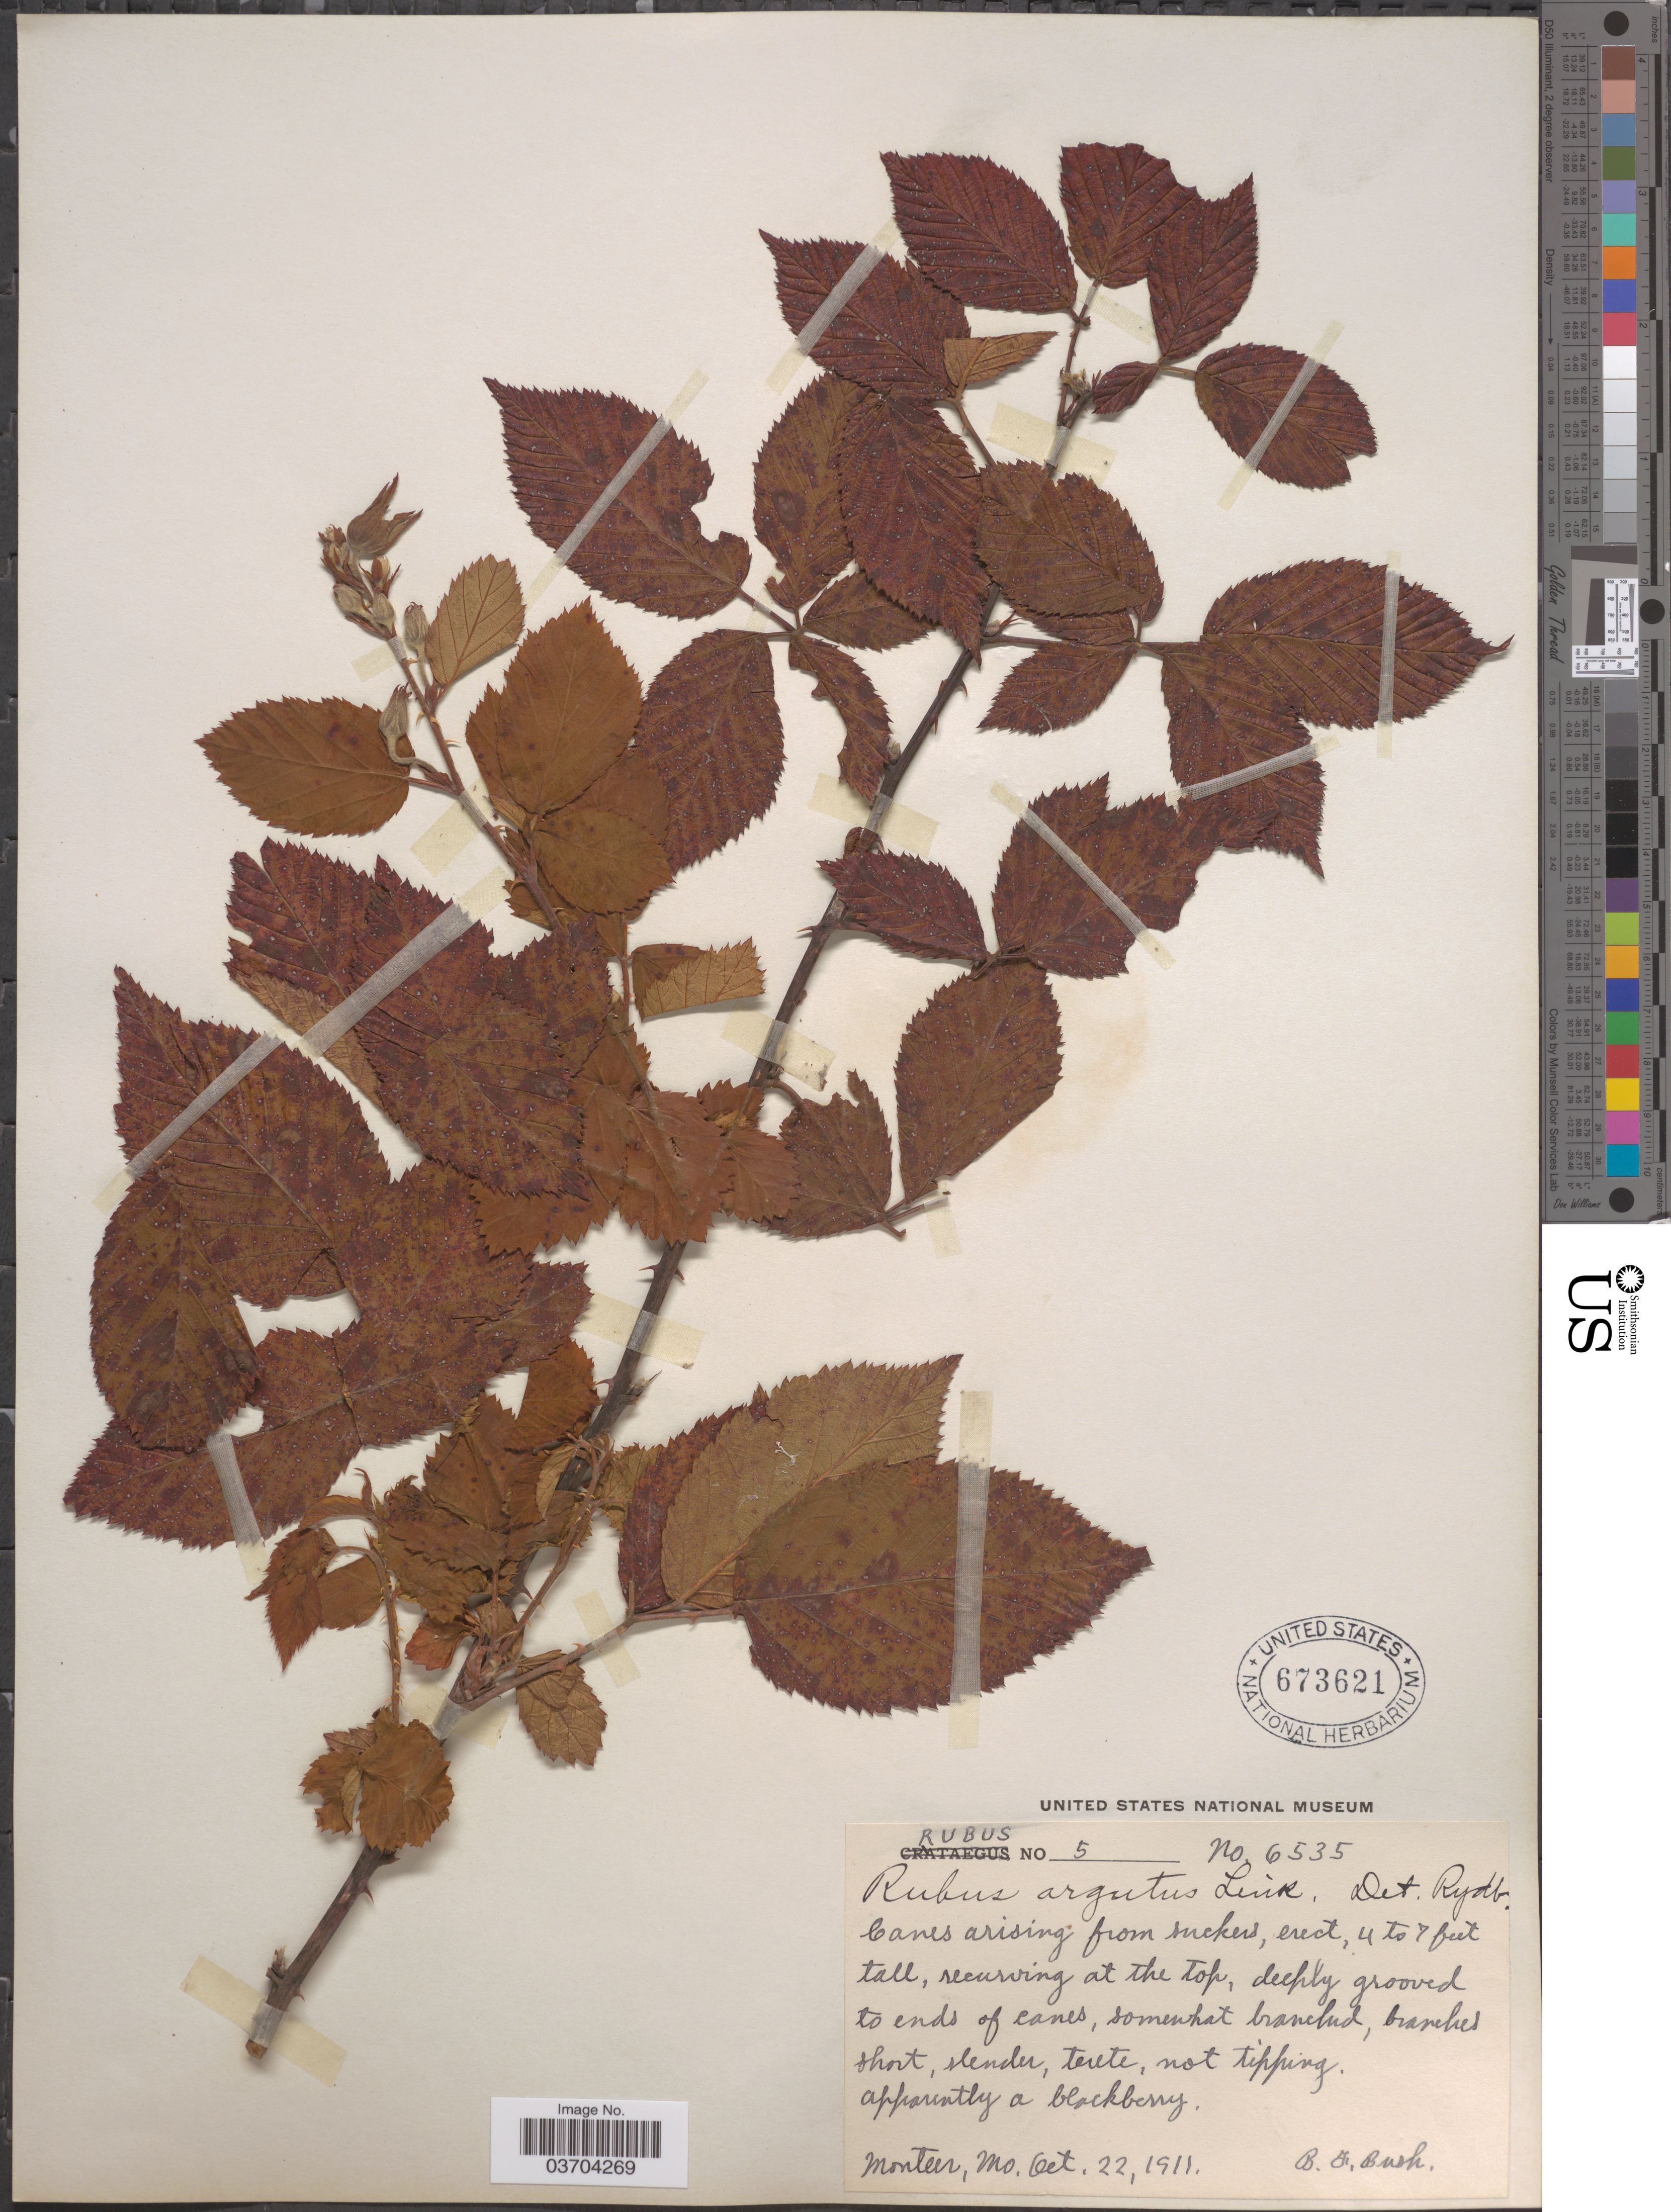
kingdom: Plantae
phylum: Tracheophyta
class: Magnoliopsida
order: Rosales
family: Rosaceae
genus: Rubus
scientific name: Rubus argutus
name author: Link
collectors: B. F. Bush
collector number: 5/6535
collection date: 1911-10-22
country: United States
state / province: Missouri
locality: Montier.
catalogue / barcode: US 673621